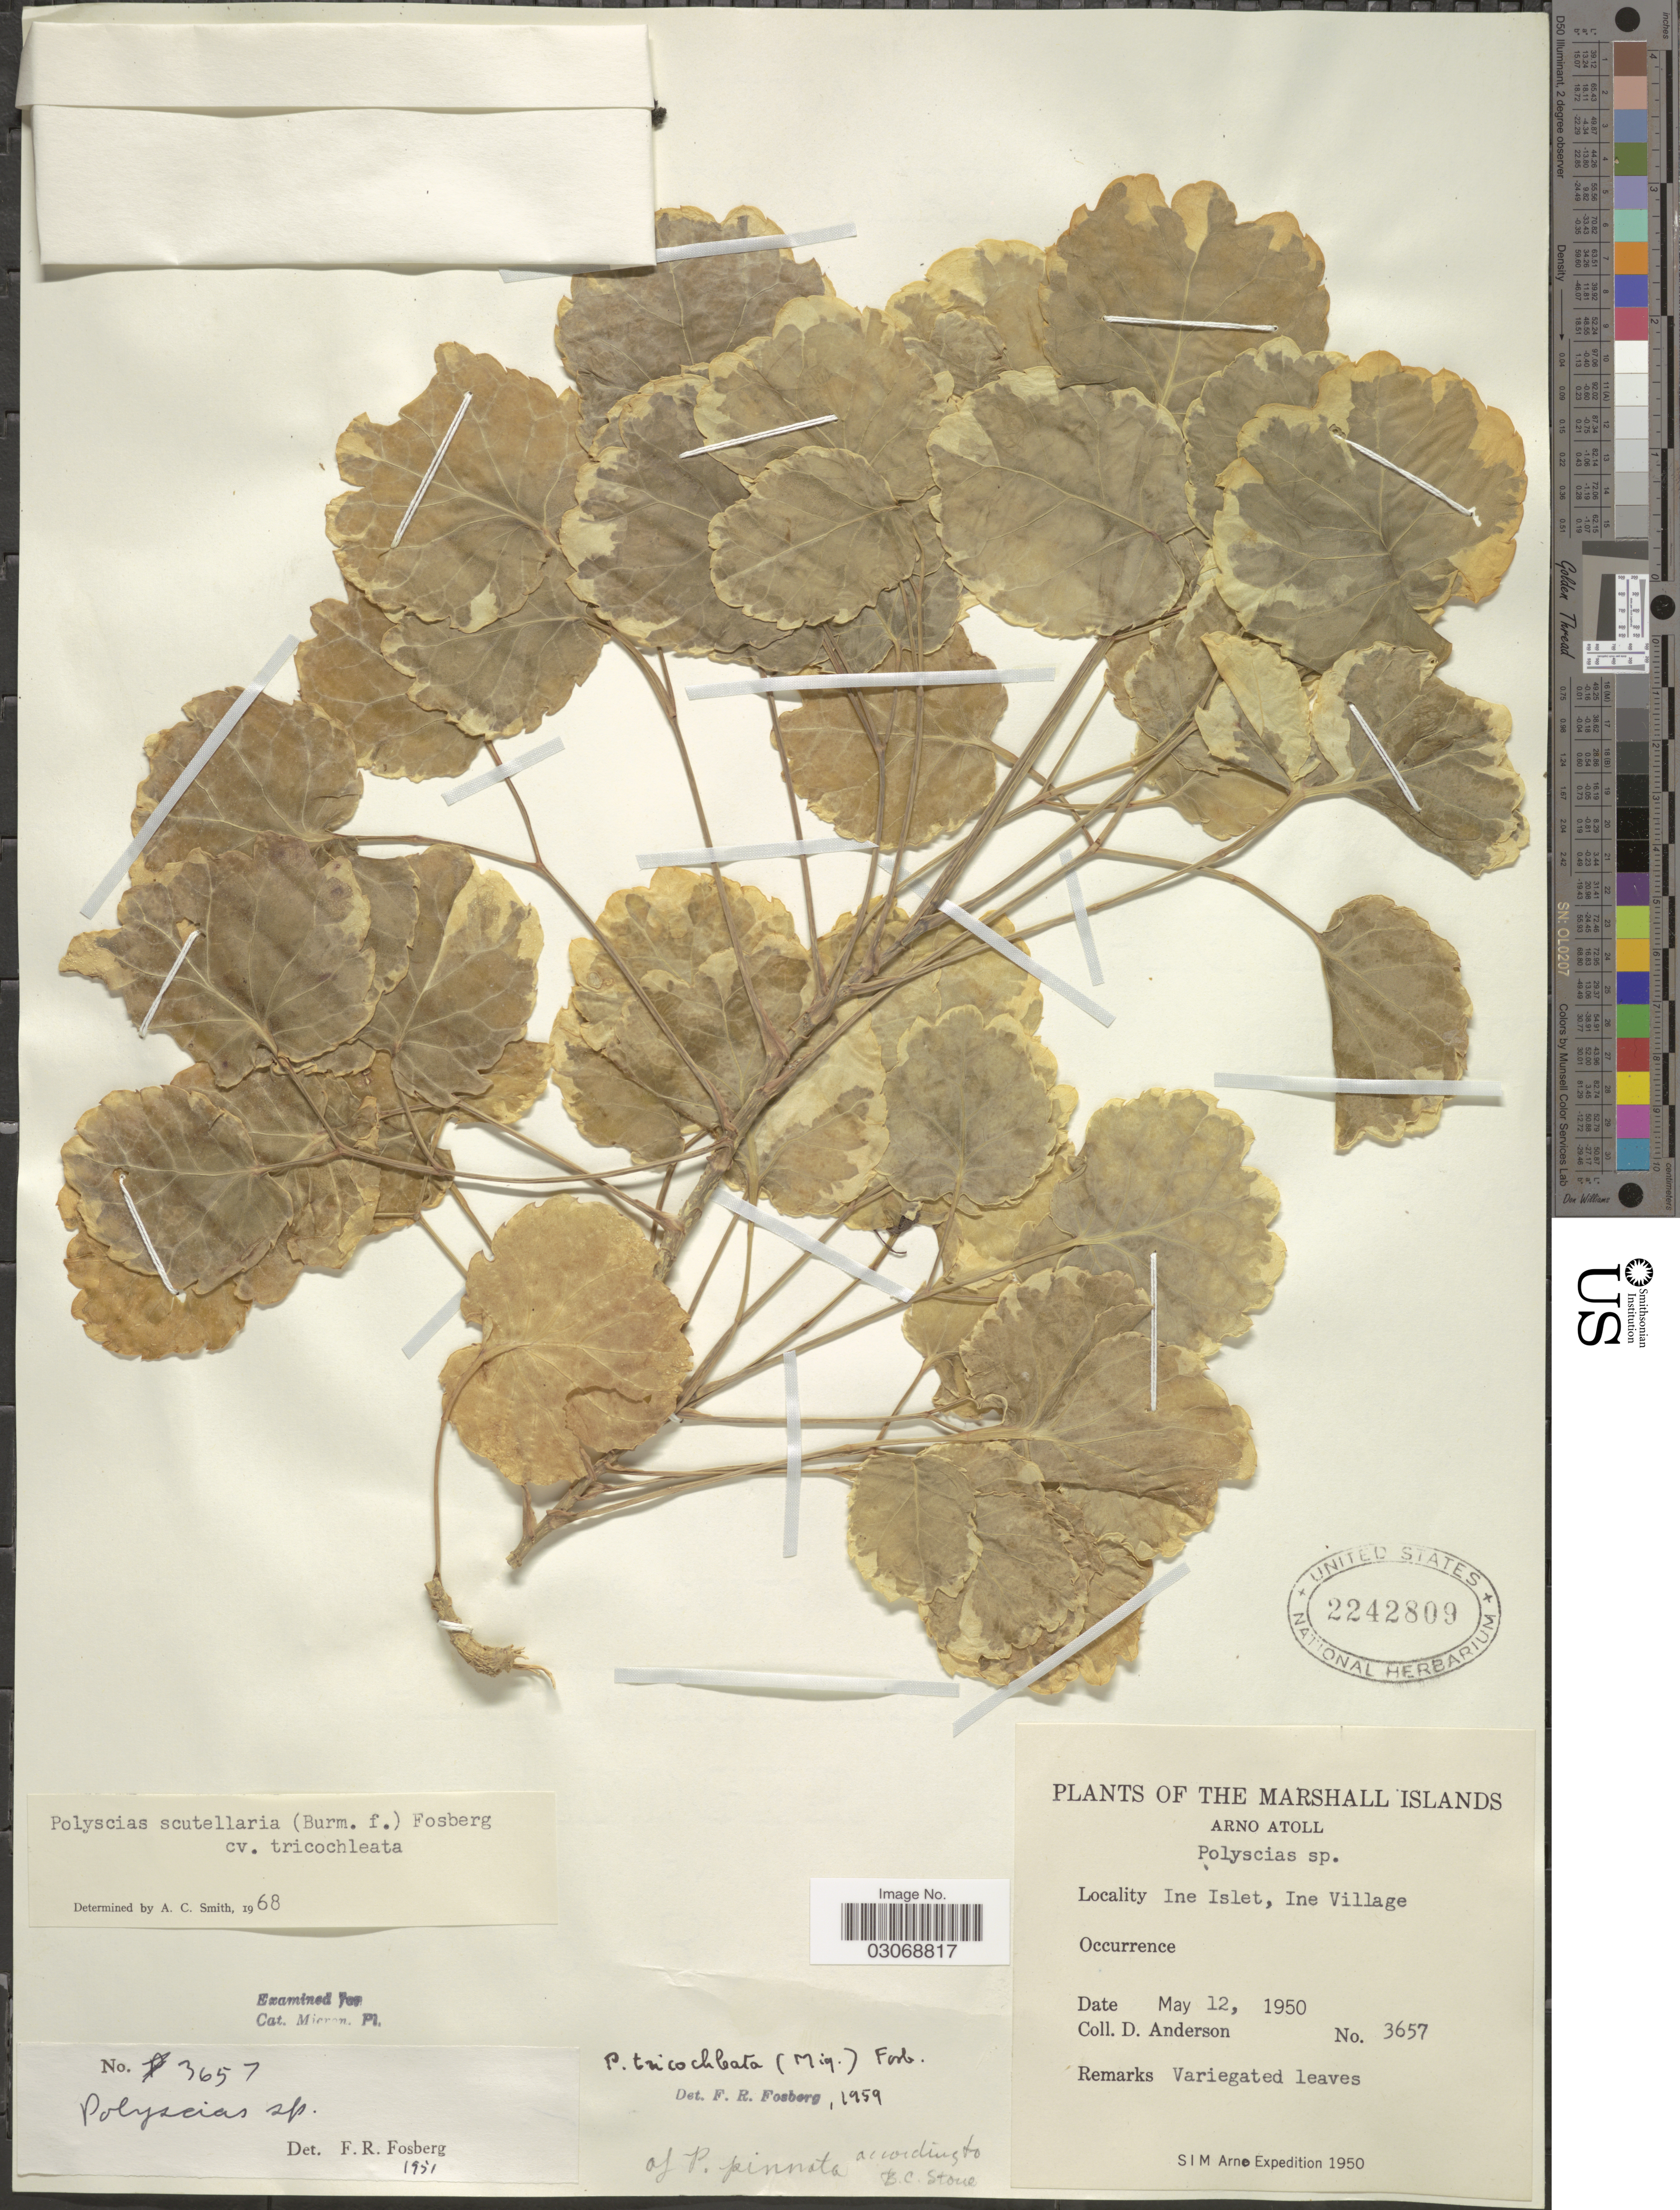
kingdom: Plantae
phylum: Tracheophyta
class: Magnoliopsida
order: Apiales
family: Araliaceae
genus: Polyscias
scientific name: Polyscias scutellaria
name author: (Burm. f.) Fosberg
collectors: D. Anderson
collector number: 3657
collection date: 1950-05-12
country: Marshall Islands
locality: The Marshall Islands. Arno Atoll. Ine Islet, Ine Village.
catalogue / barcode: US 2242809